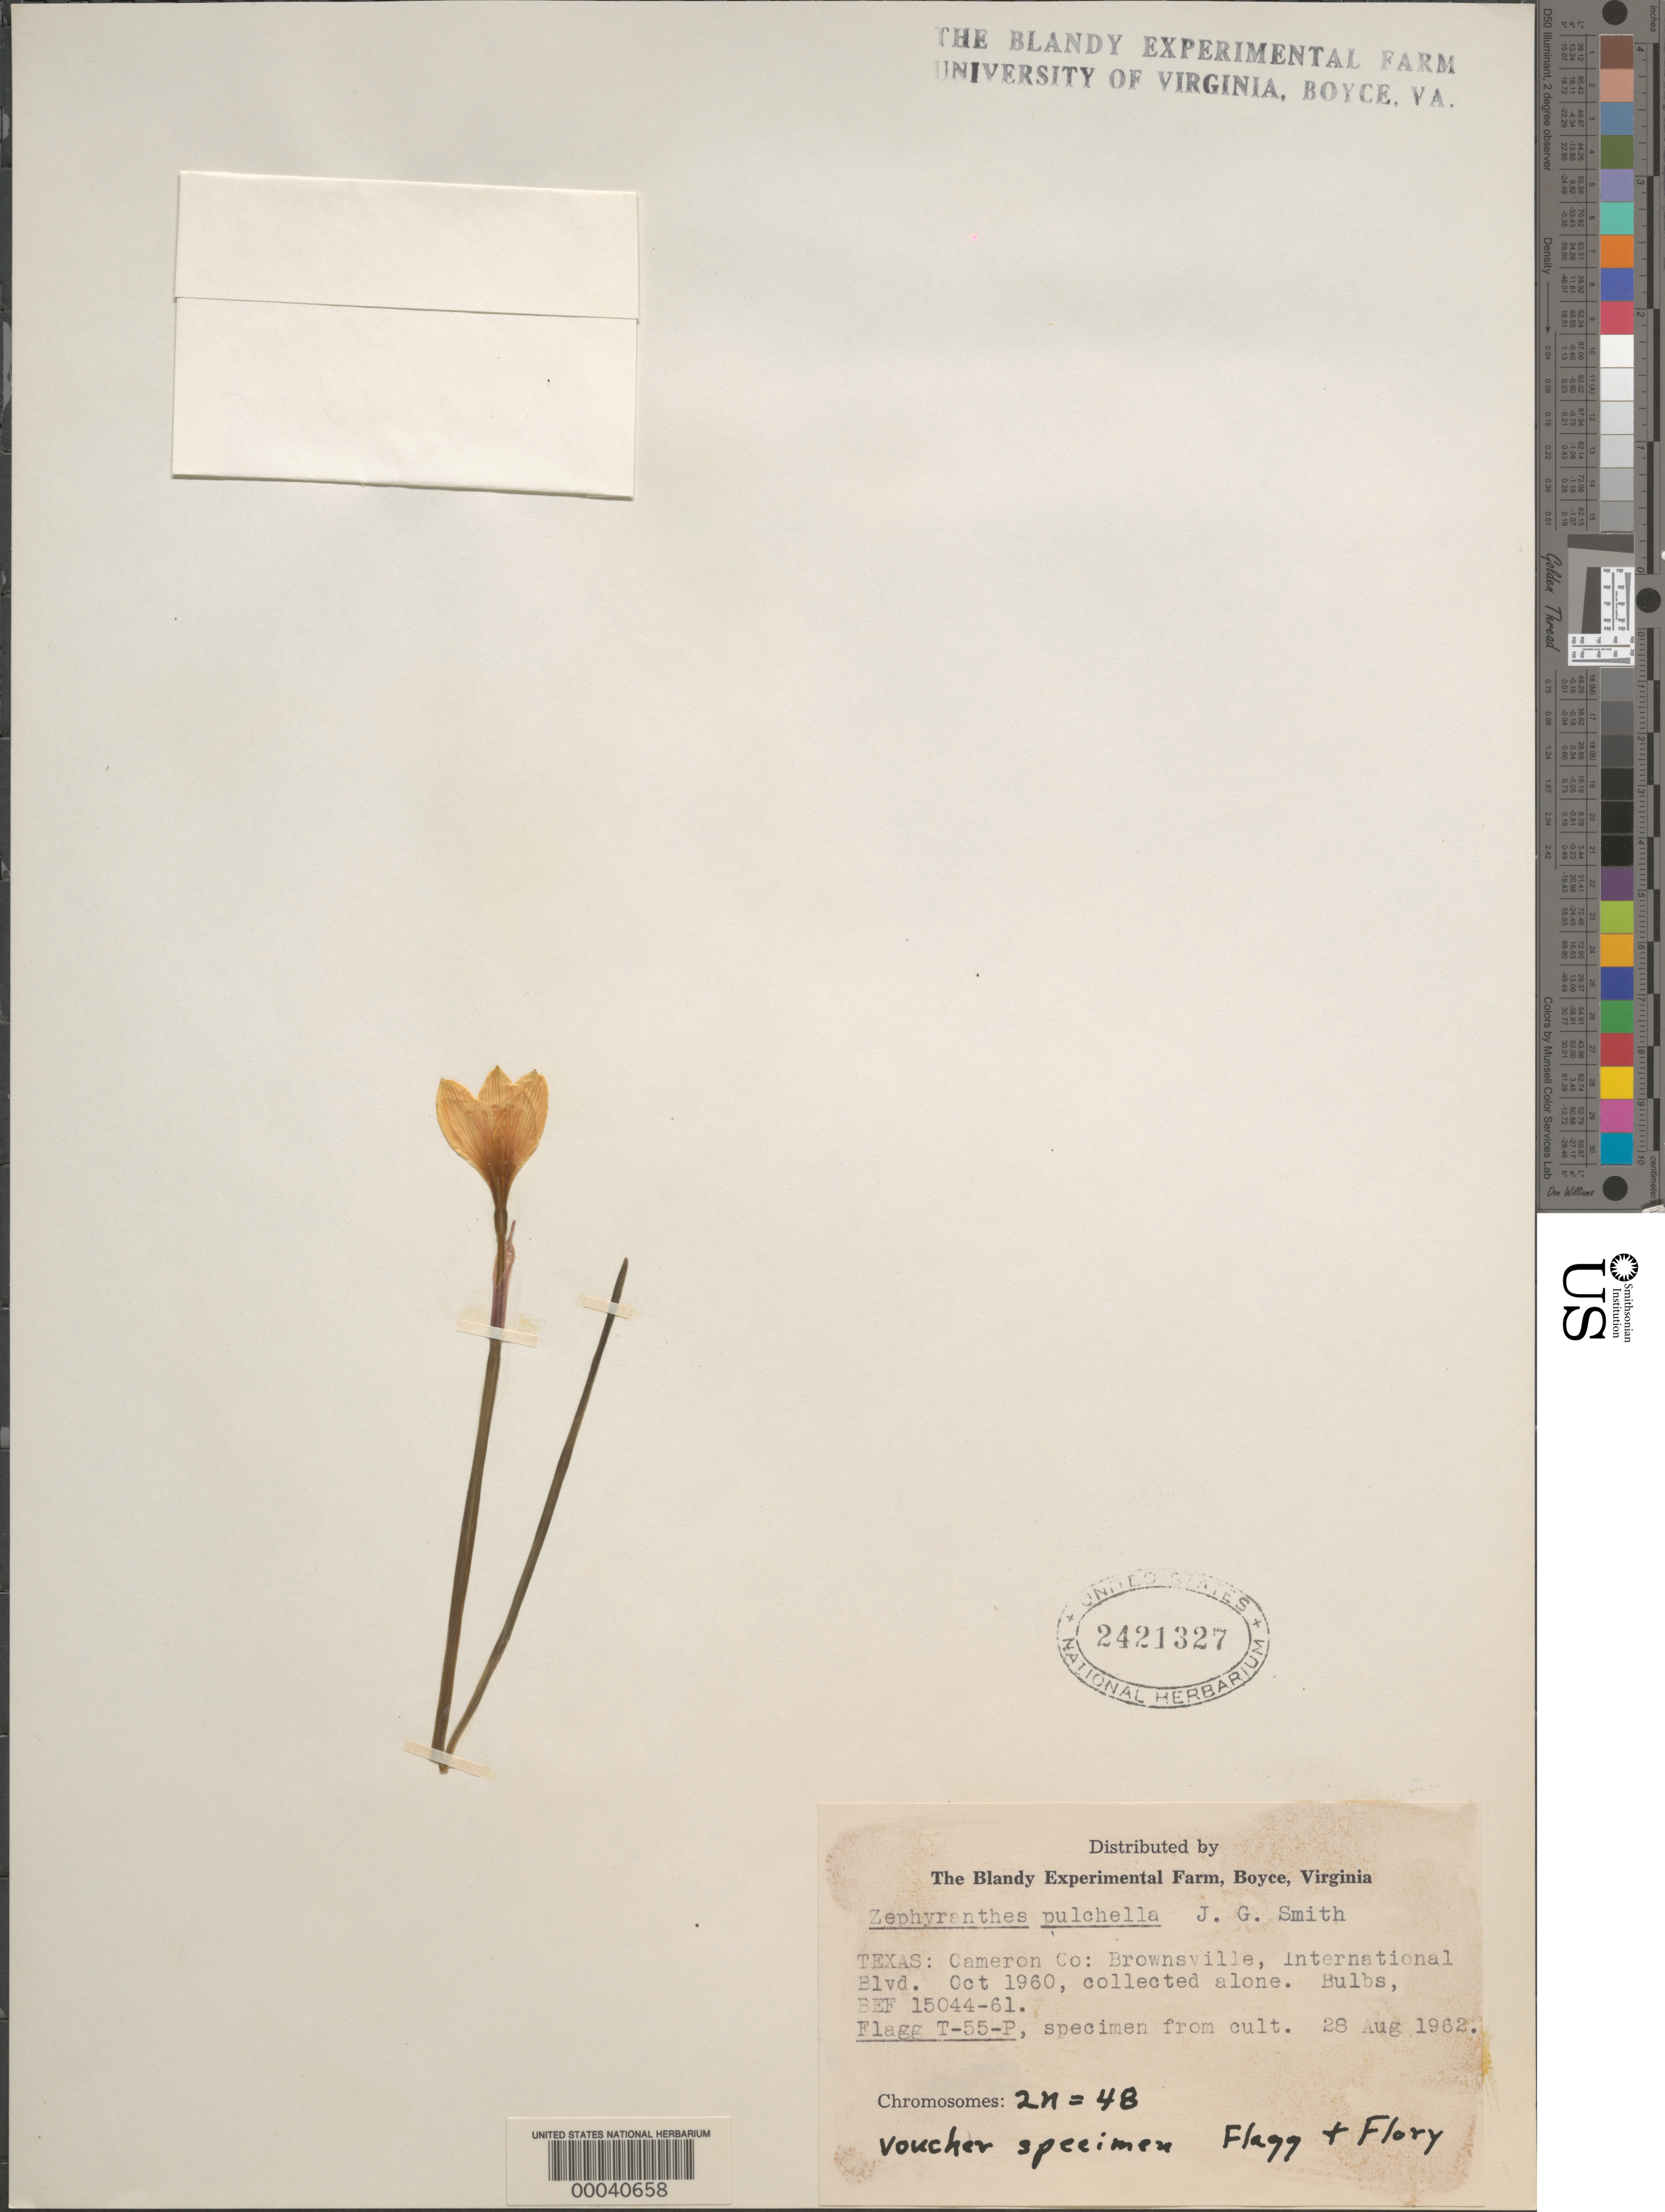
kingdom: Plantae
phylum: Tracheophyta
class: Liliopsida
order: Asparagales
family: Amaryllidaceae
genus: Zephyranthes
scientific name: Zephyranthes pulchella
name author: J.G. Sm.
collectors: R. O. Flagg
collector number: T-55-p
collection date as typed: Oct 1960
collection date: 1960-10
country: United States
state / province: Texas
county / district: Cameron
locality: Brownsville, international blvd.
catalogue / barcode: US 2421327